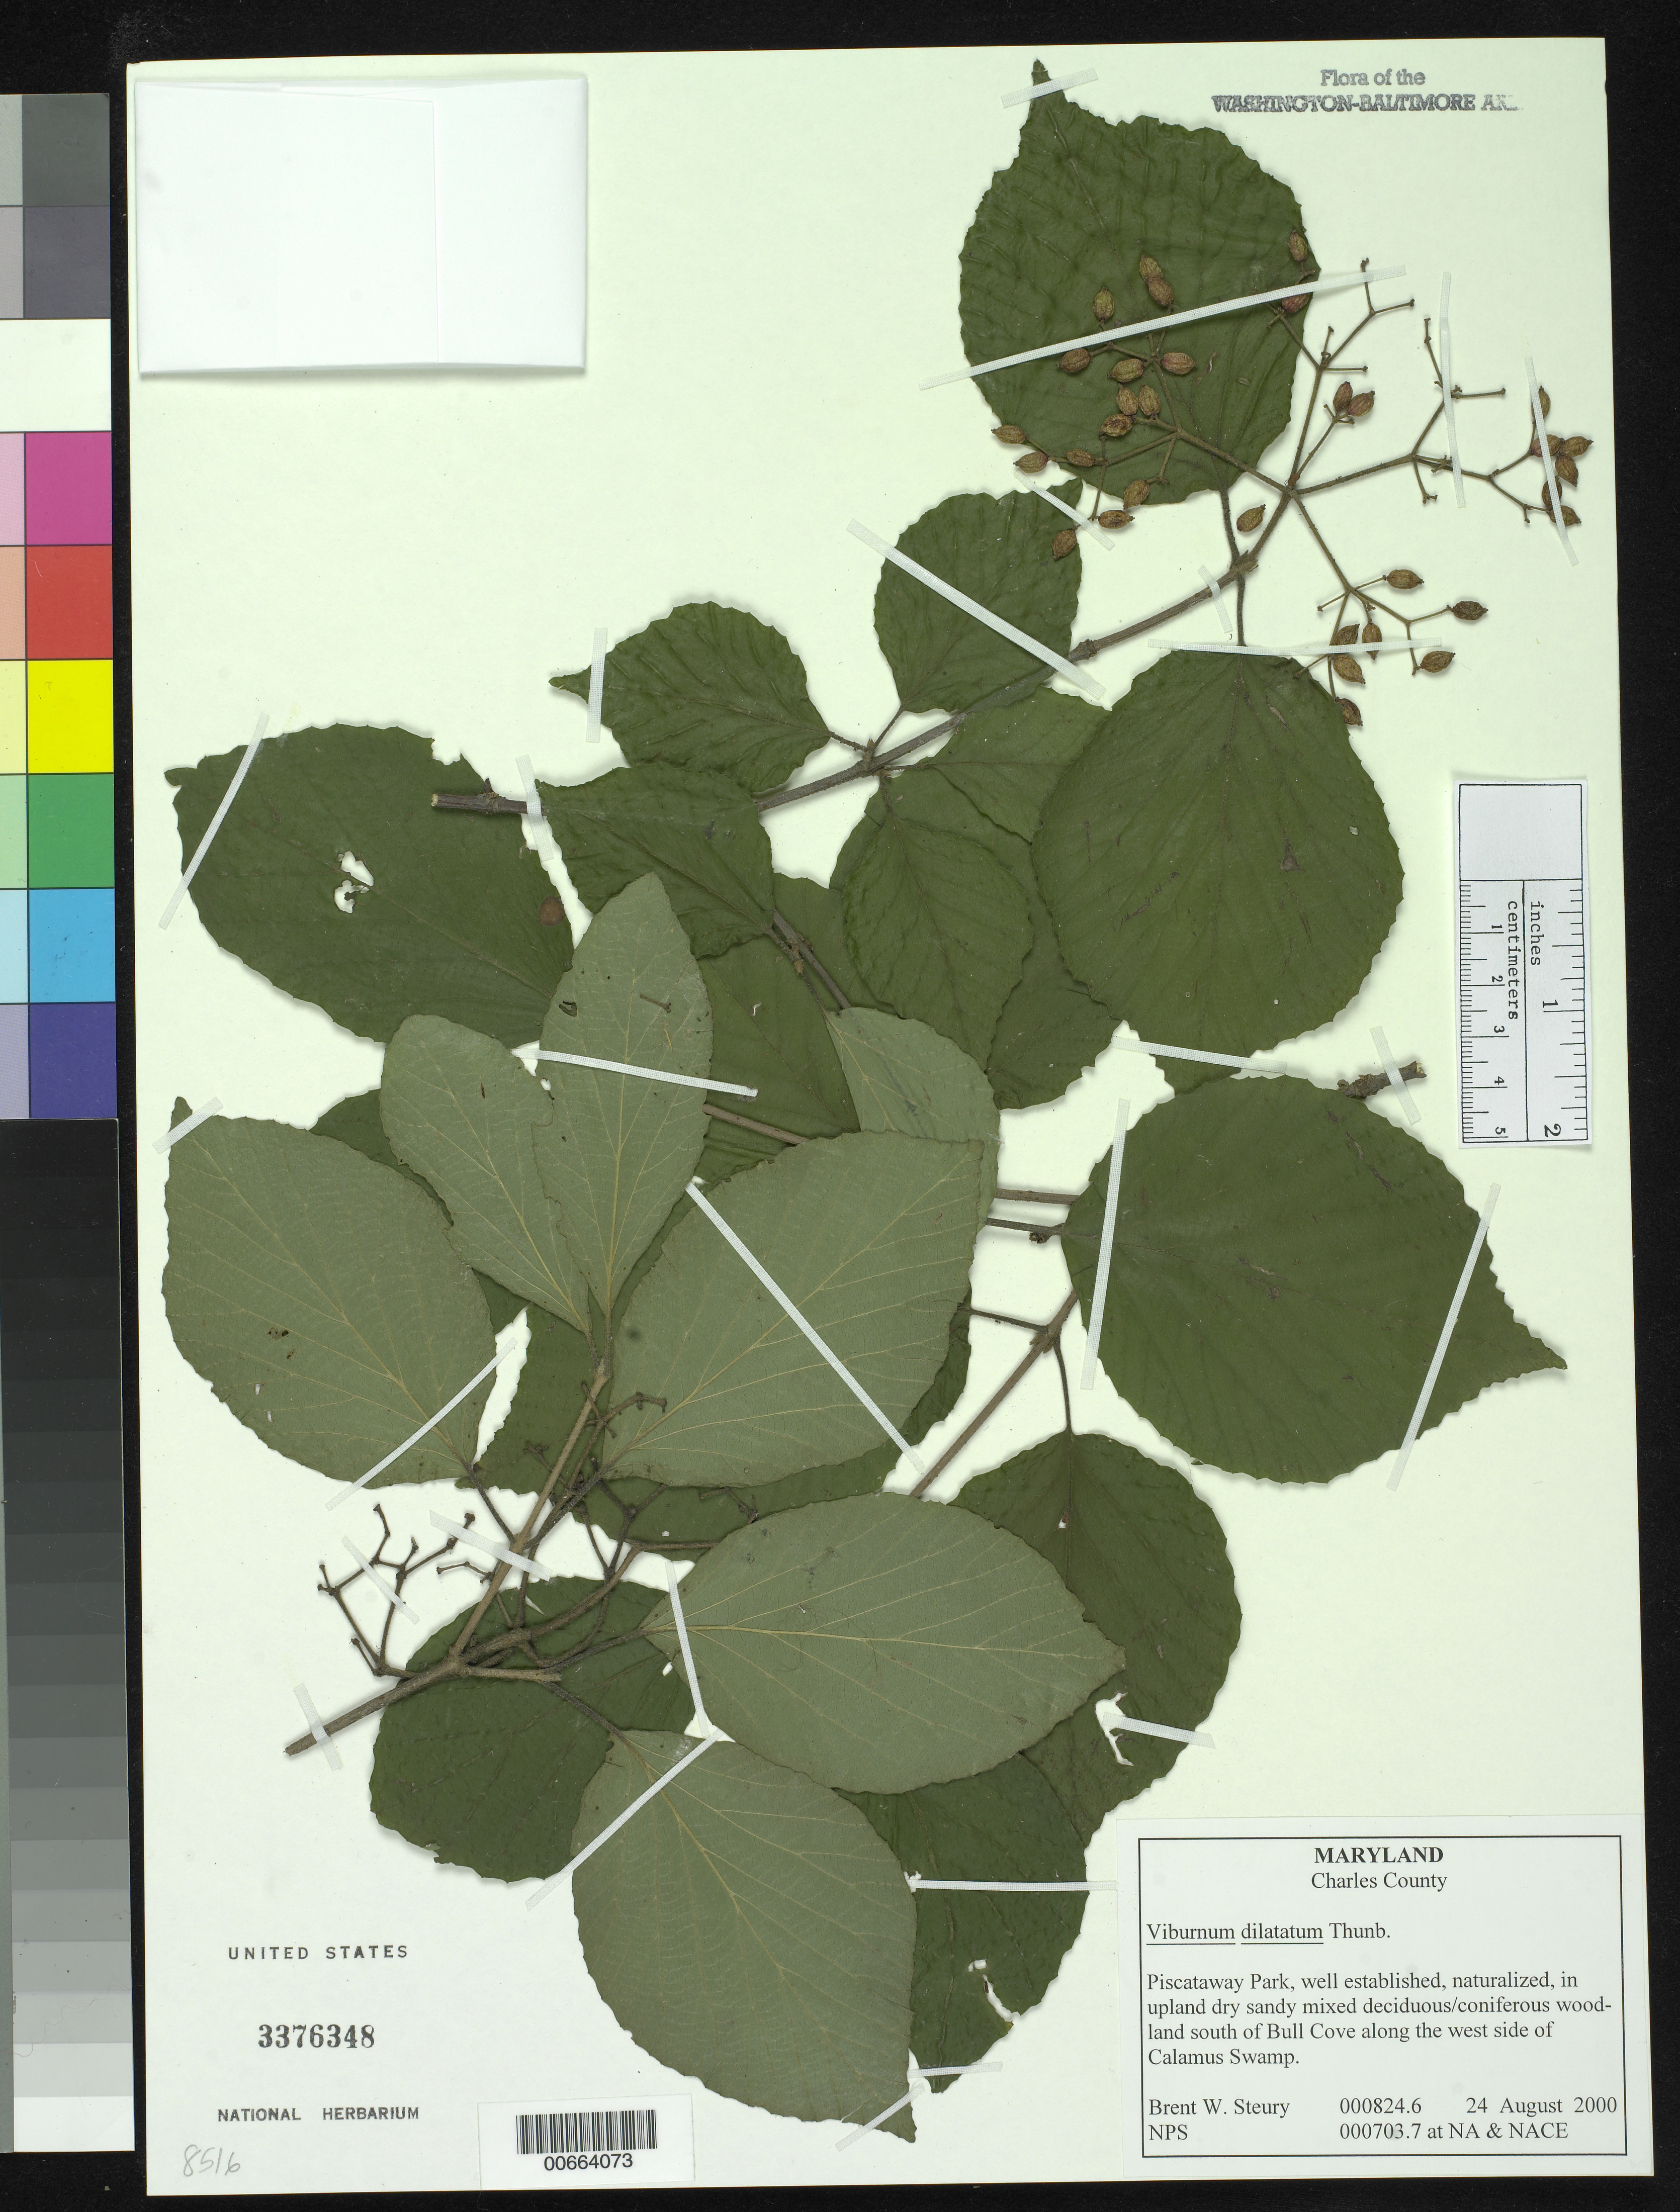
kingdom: Plantae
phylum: Tracheophyta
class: Magnoliopsida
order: Dipsacales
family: Viburnaceae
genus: Viburnum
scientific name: Viburnum dilatatum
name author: Thunb.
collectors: B. Steury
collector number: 824.6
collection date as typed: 24 Aug 2000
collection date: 2000-08-24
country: United States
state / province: Maryland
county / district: Charles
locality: Piscataway Park, south of Bull Cove along the west side of Calamus Swamp.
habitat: Upland dry sandy mixed deciduous/coniferous woodland.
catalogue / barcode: US 3376348